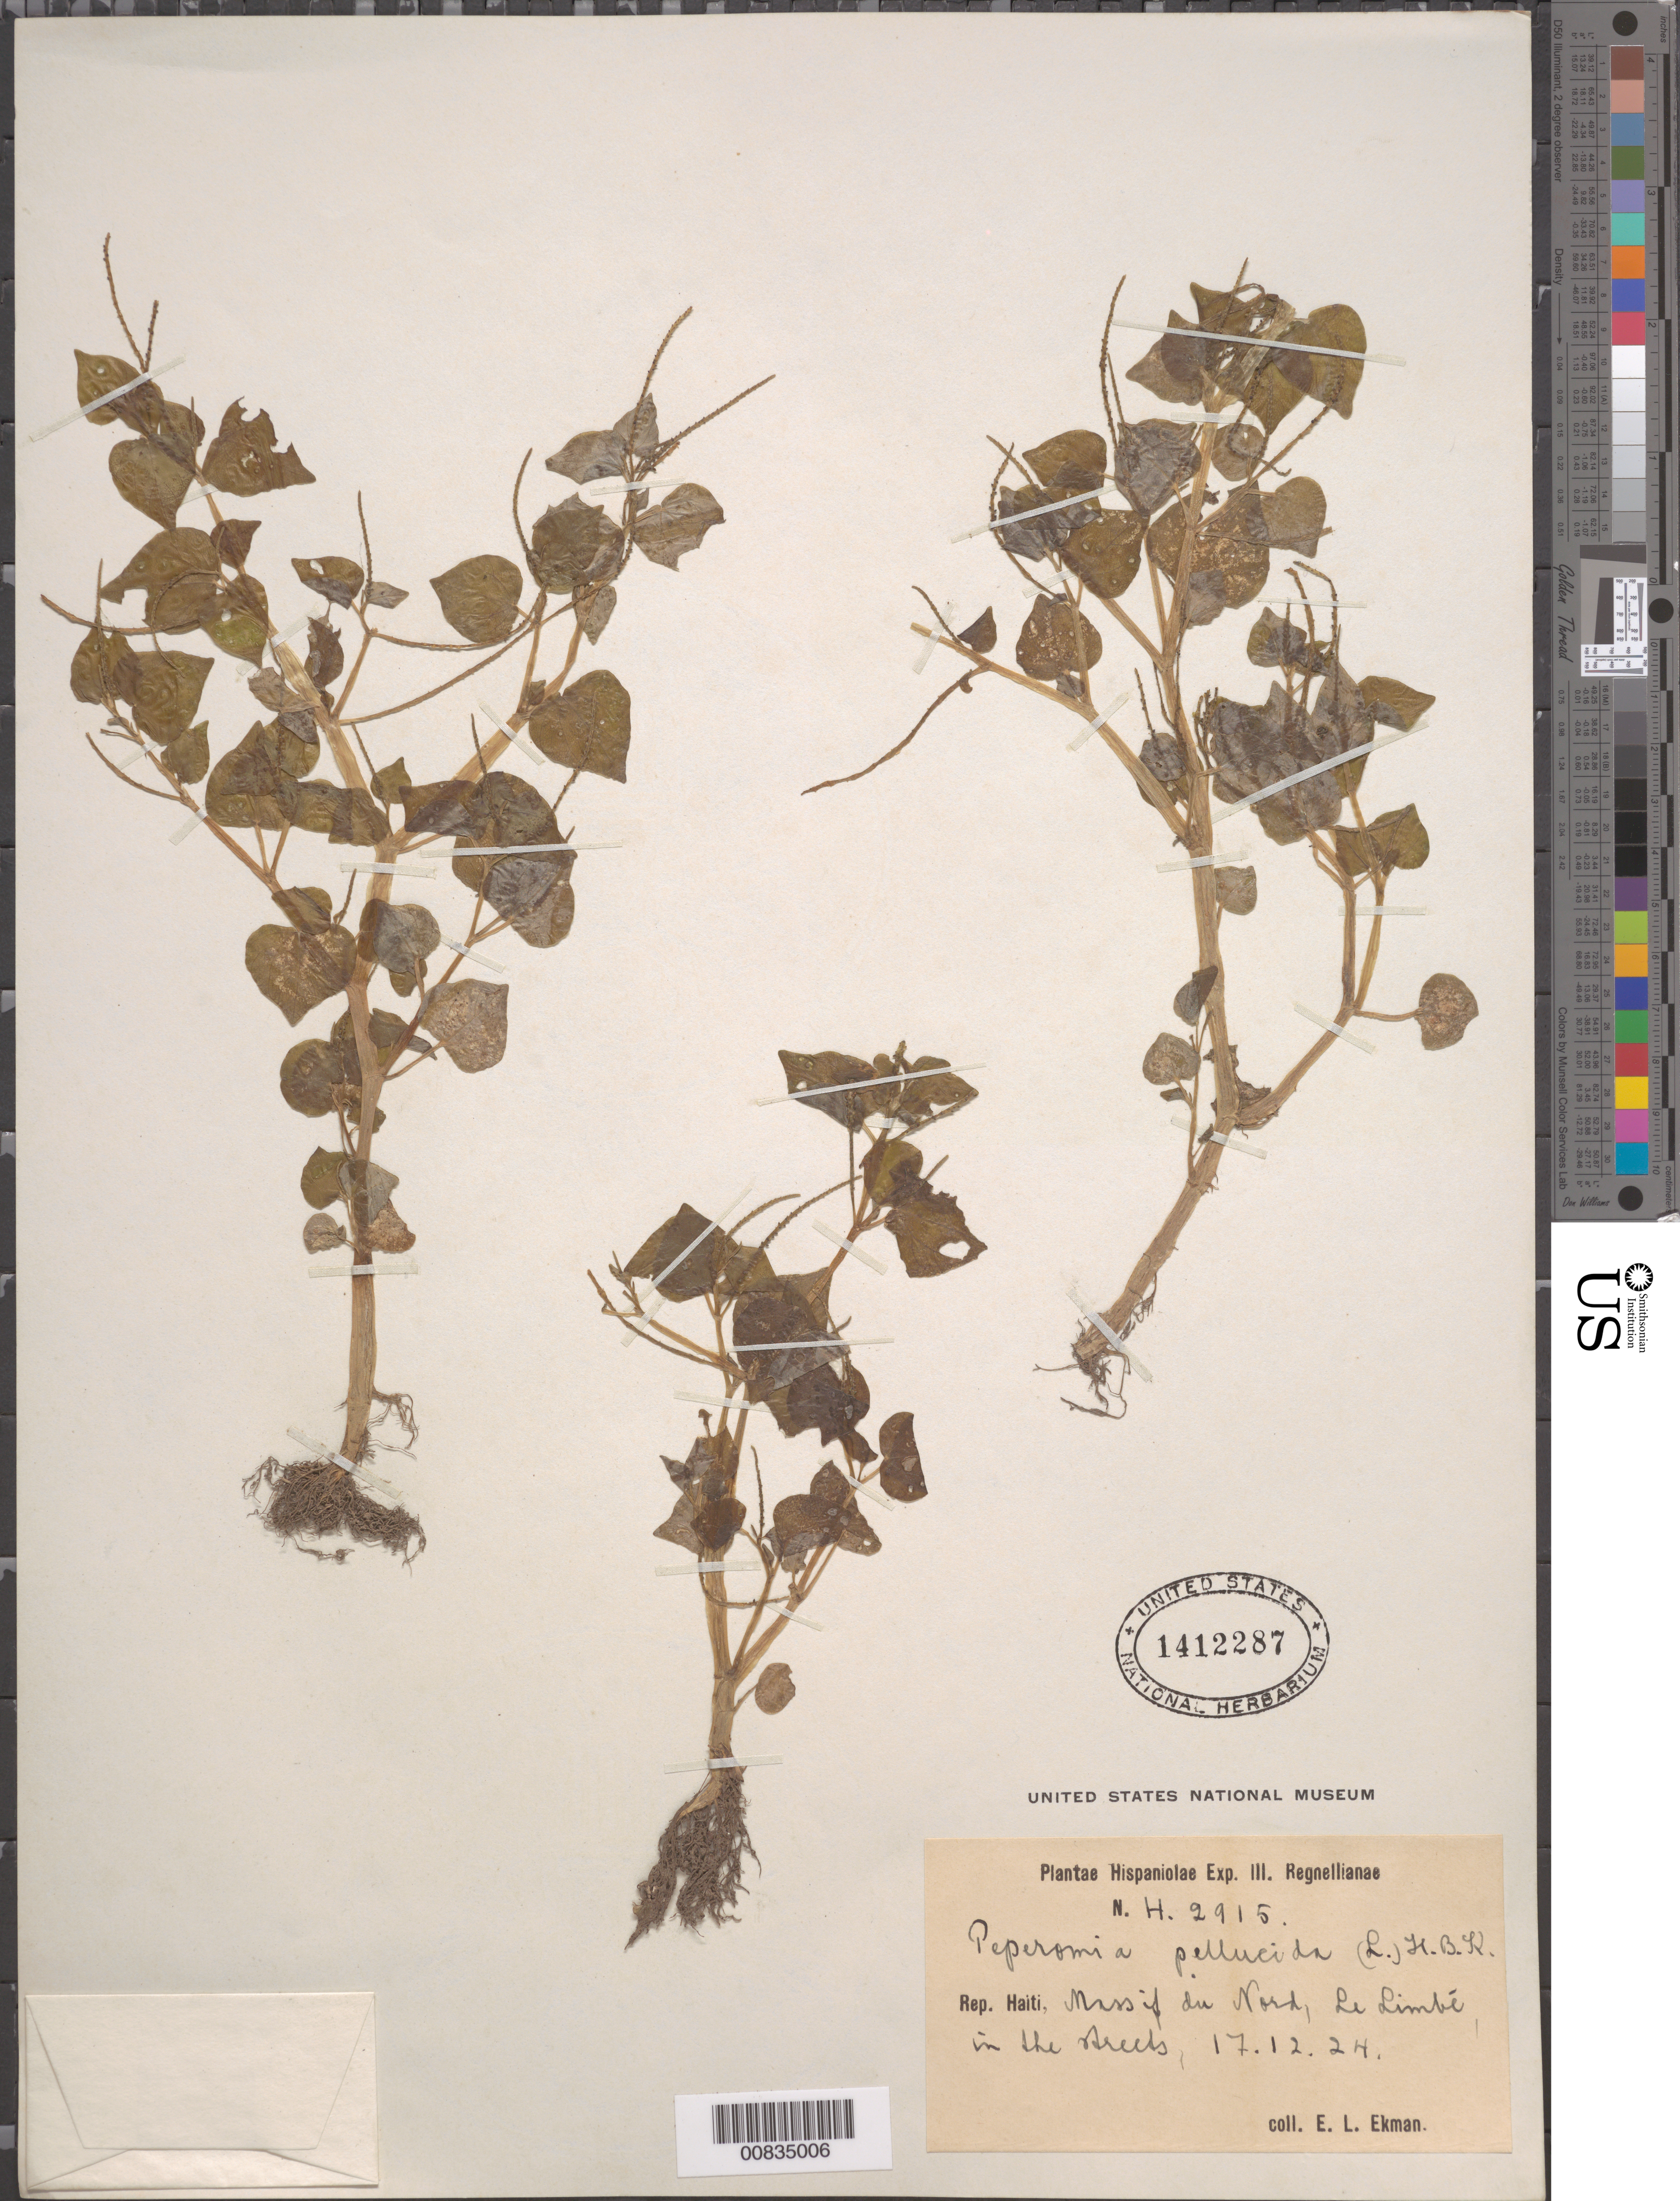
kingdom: Plantae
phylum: Tracheophyta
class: Magnoliopsida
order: Piperales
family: Piperaceae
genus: Peperomia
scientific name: Peperomia pellucida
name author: (L.) Kunth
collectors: E. L. Ekman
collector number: H 2915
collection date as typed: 17 Dec 1924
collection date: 1924-12-17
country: Haiti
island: Hispaniola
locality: Massif du Nord, Le Limbé, in the streets.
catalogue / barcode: US 1412287